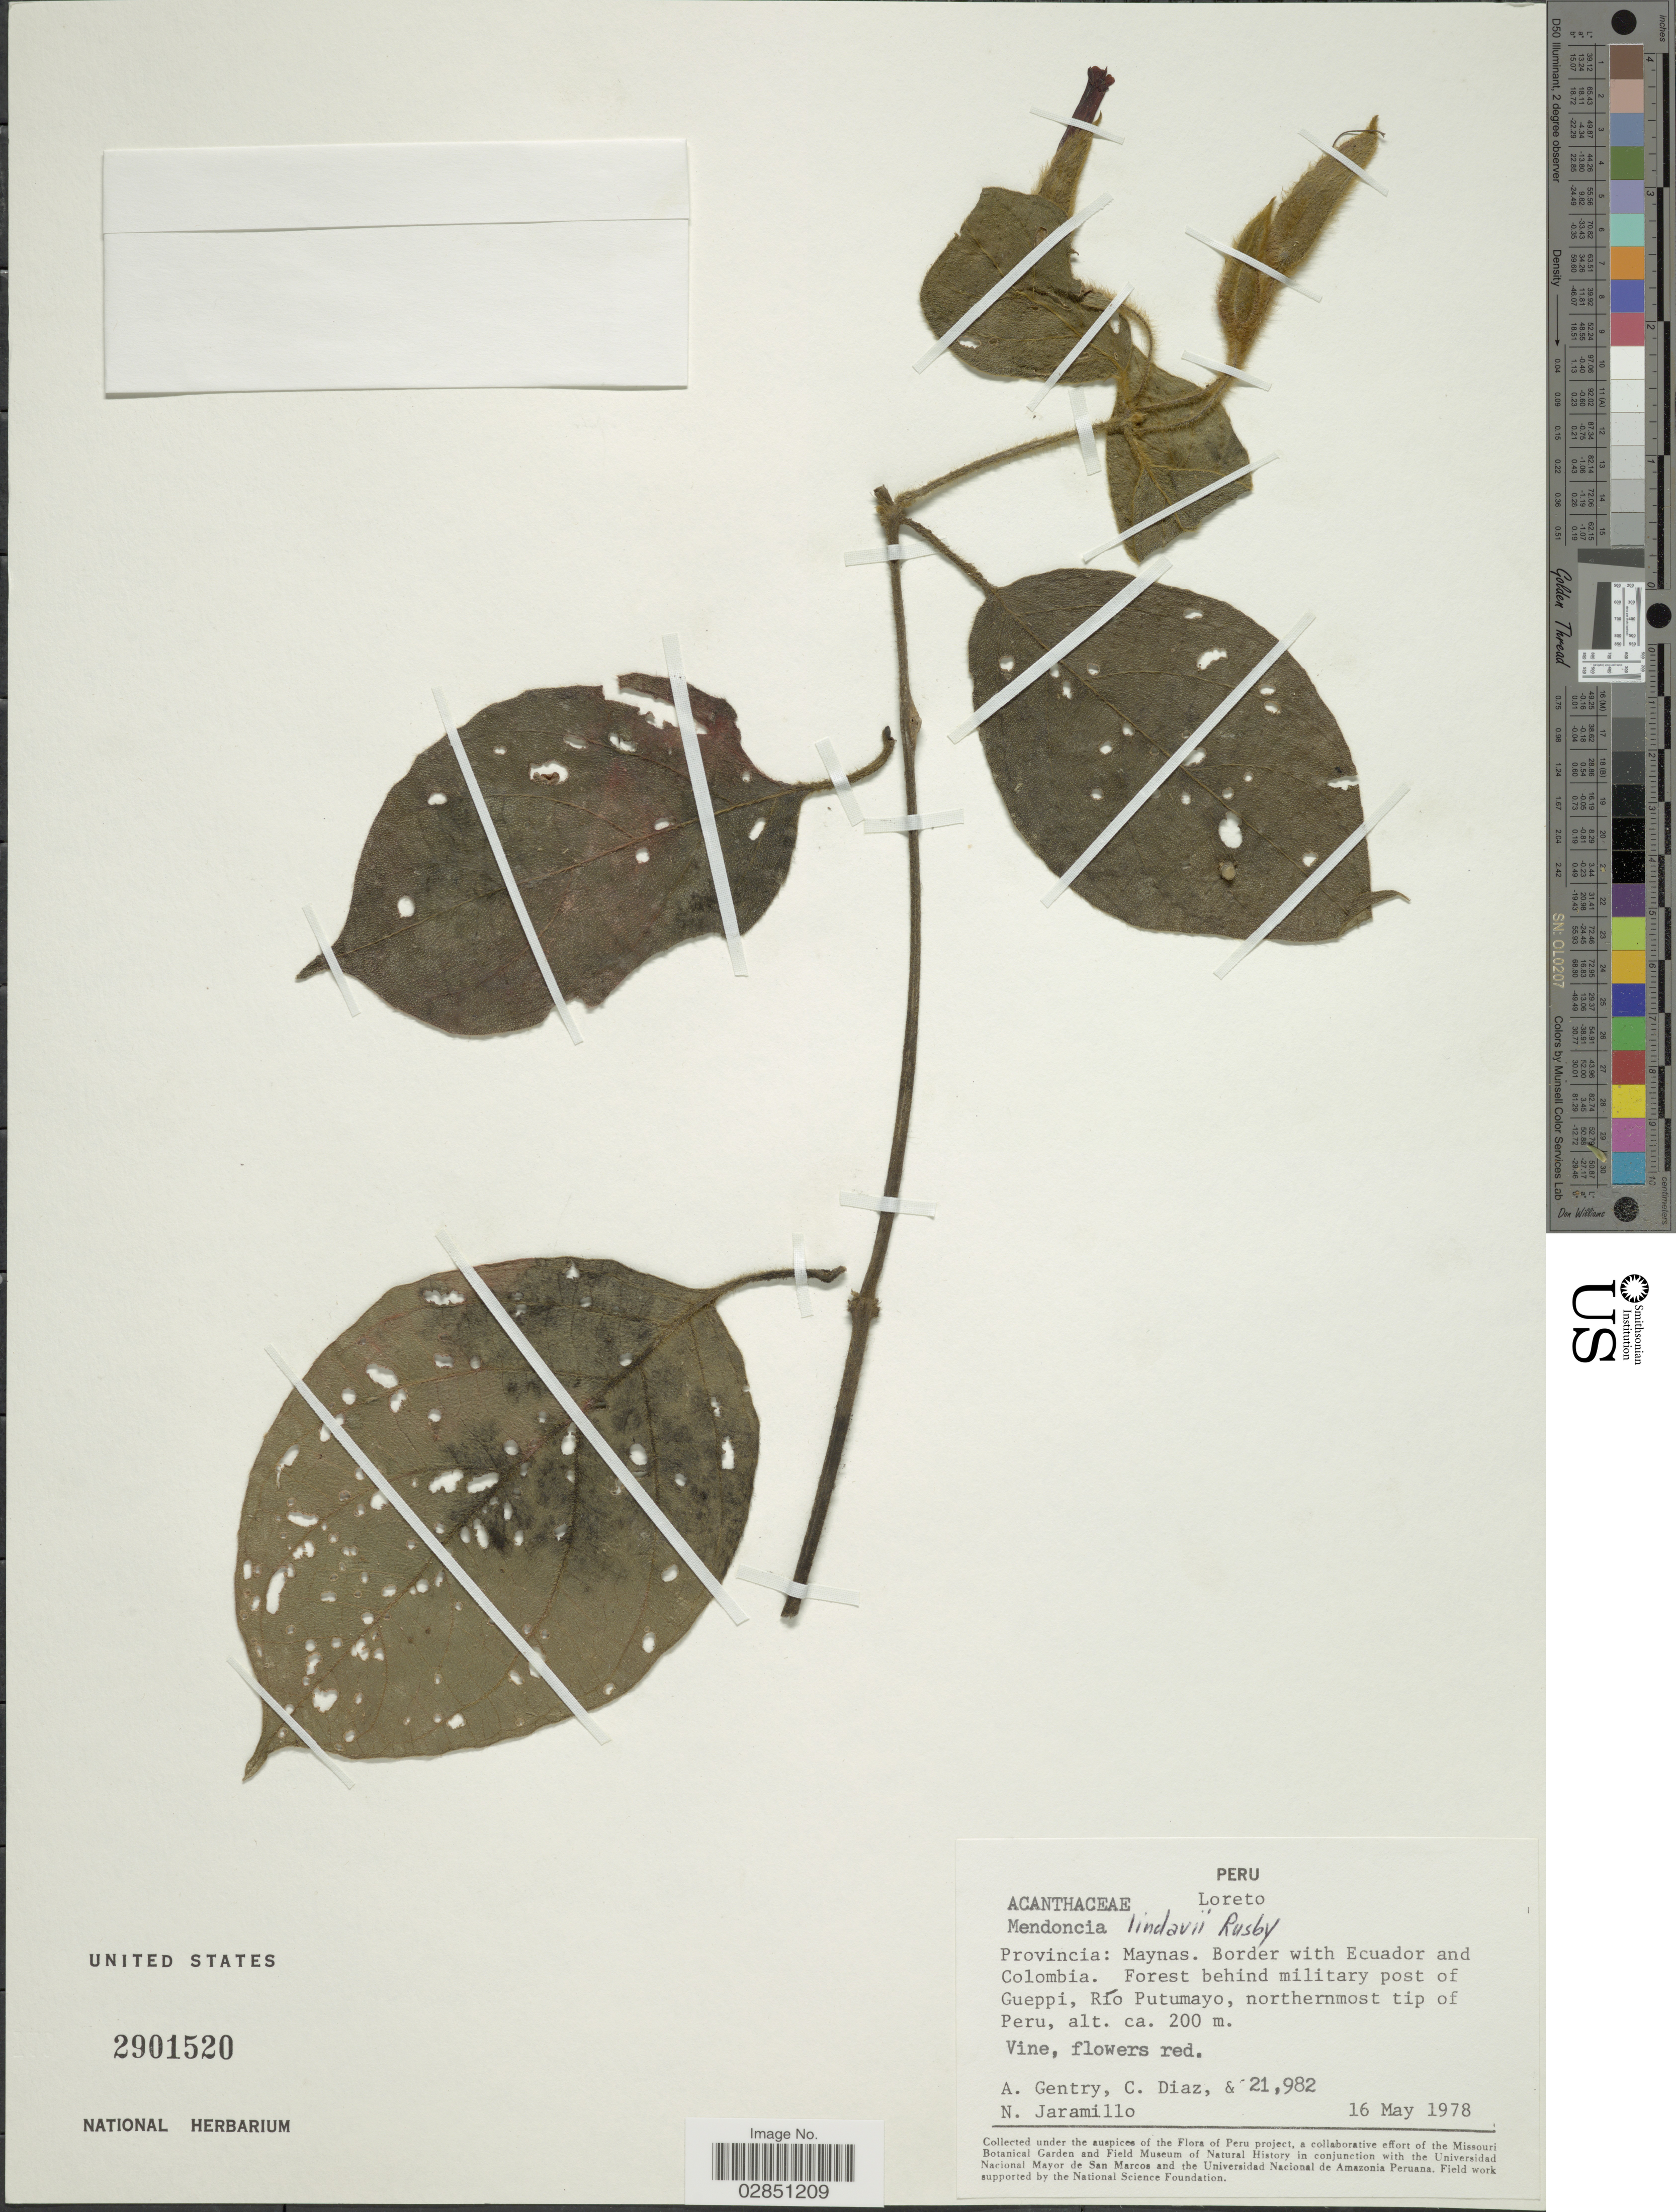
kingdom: Plantae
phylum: Tracheophyta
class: Magnoliopsida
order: Lamiales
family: Acanthaceae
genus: Mendoncia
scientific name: Mendoncia lindavii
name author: Rusby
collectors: A. H. Gentry, C. Díaz & N. Jaramillo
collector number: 21982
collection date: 1978-05-16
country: Peru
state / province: Loreto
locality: Provincia: Maynas. Border with Ecuador and Colombia. Forest behind military post of Gueppi, Río Putumayo, northernmost tip of Peru.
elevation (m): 200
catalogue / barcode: US 2901520